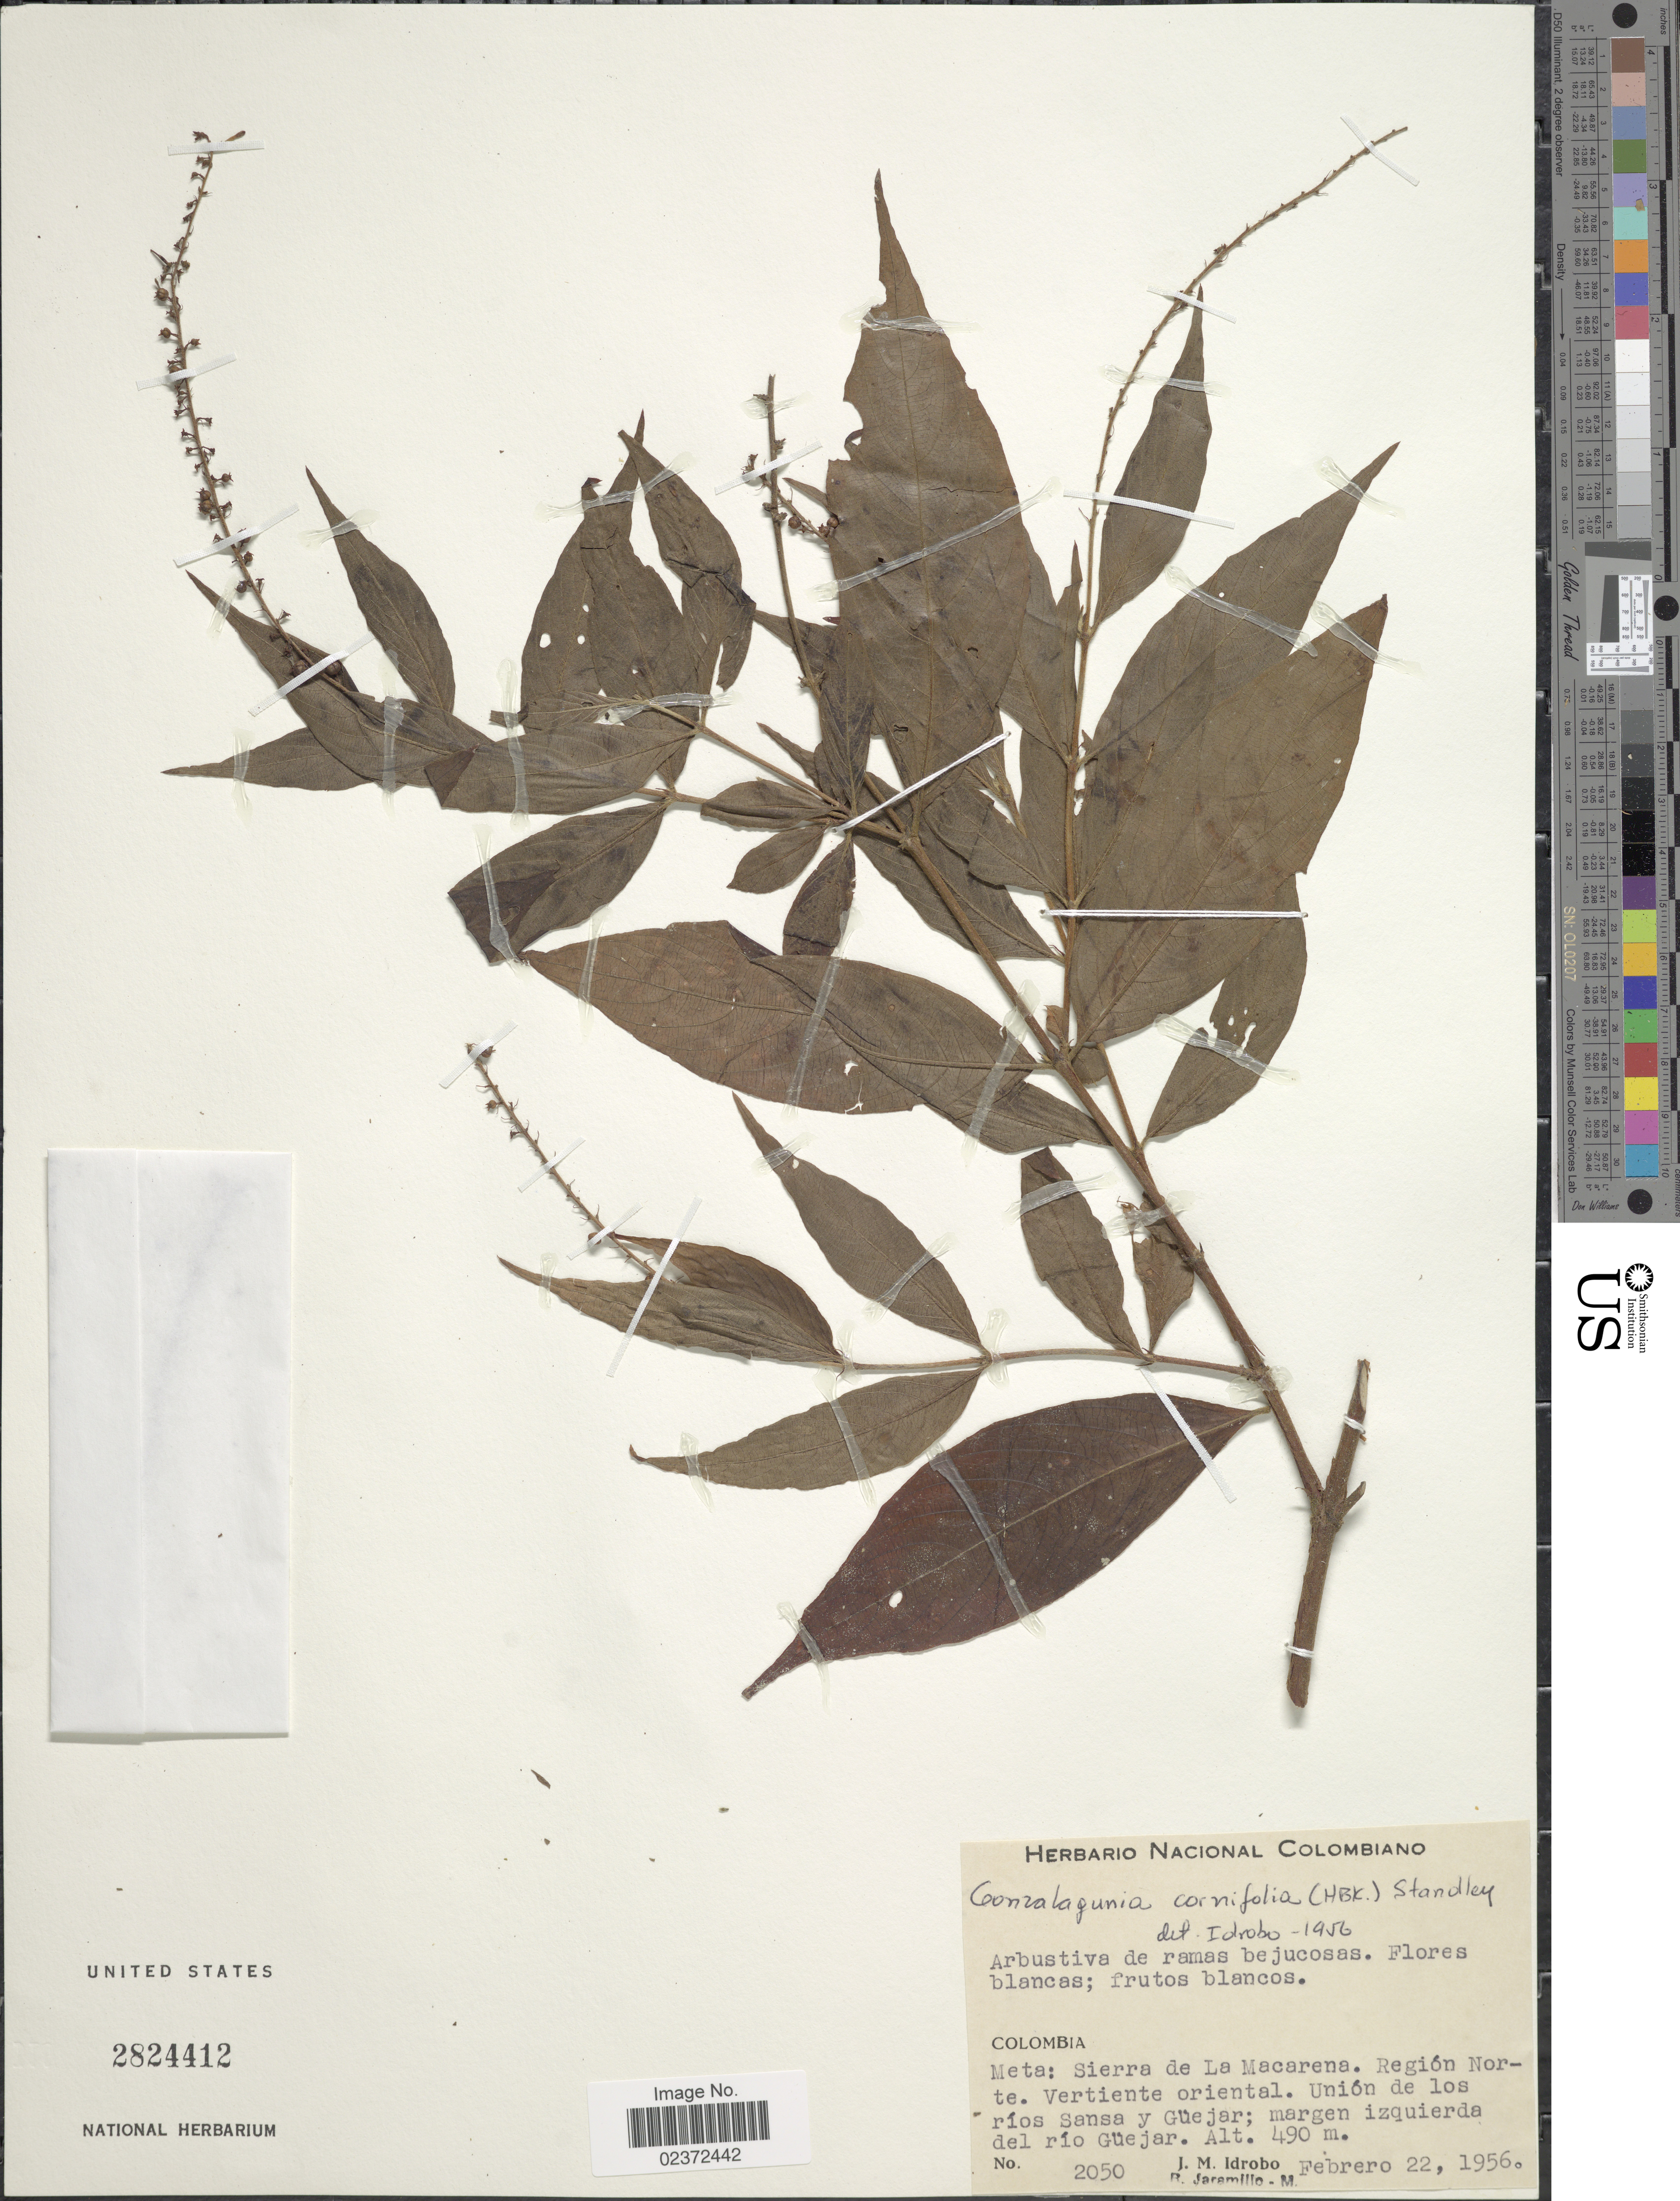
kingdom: Plantae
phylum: Tracheophyta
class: Magnoliopsida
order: Gentianales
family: Rubiaceae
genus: Gonzalagunia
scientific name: Gonzalagunia cornifolia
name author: (Kunth) Standl.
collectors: J. M. Idrobo & R. Jaramillo M.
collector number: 2050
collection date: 1956-02-22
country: Colombia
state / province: Meta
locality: Sierra de La Macarena. Région Norte. Vertiente oriental. Unión de los ríos Sansa y Güejar; margen izquierda del río Güejar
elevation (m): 490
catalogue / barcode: US 2824412